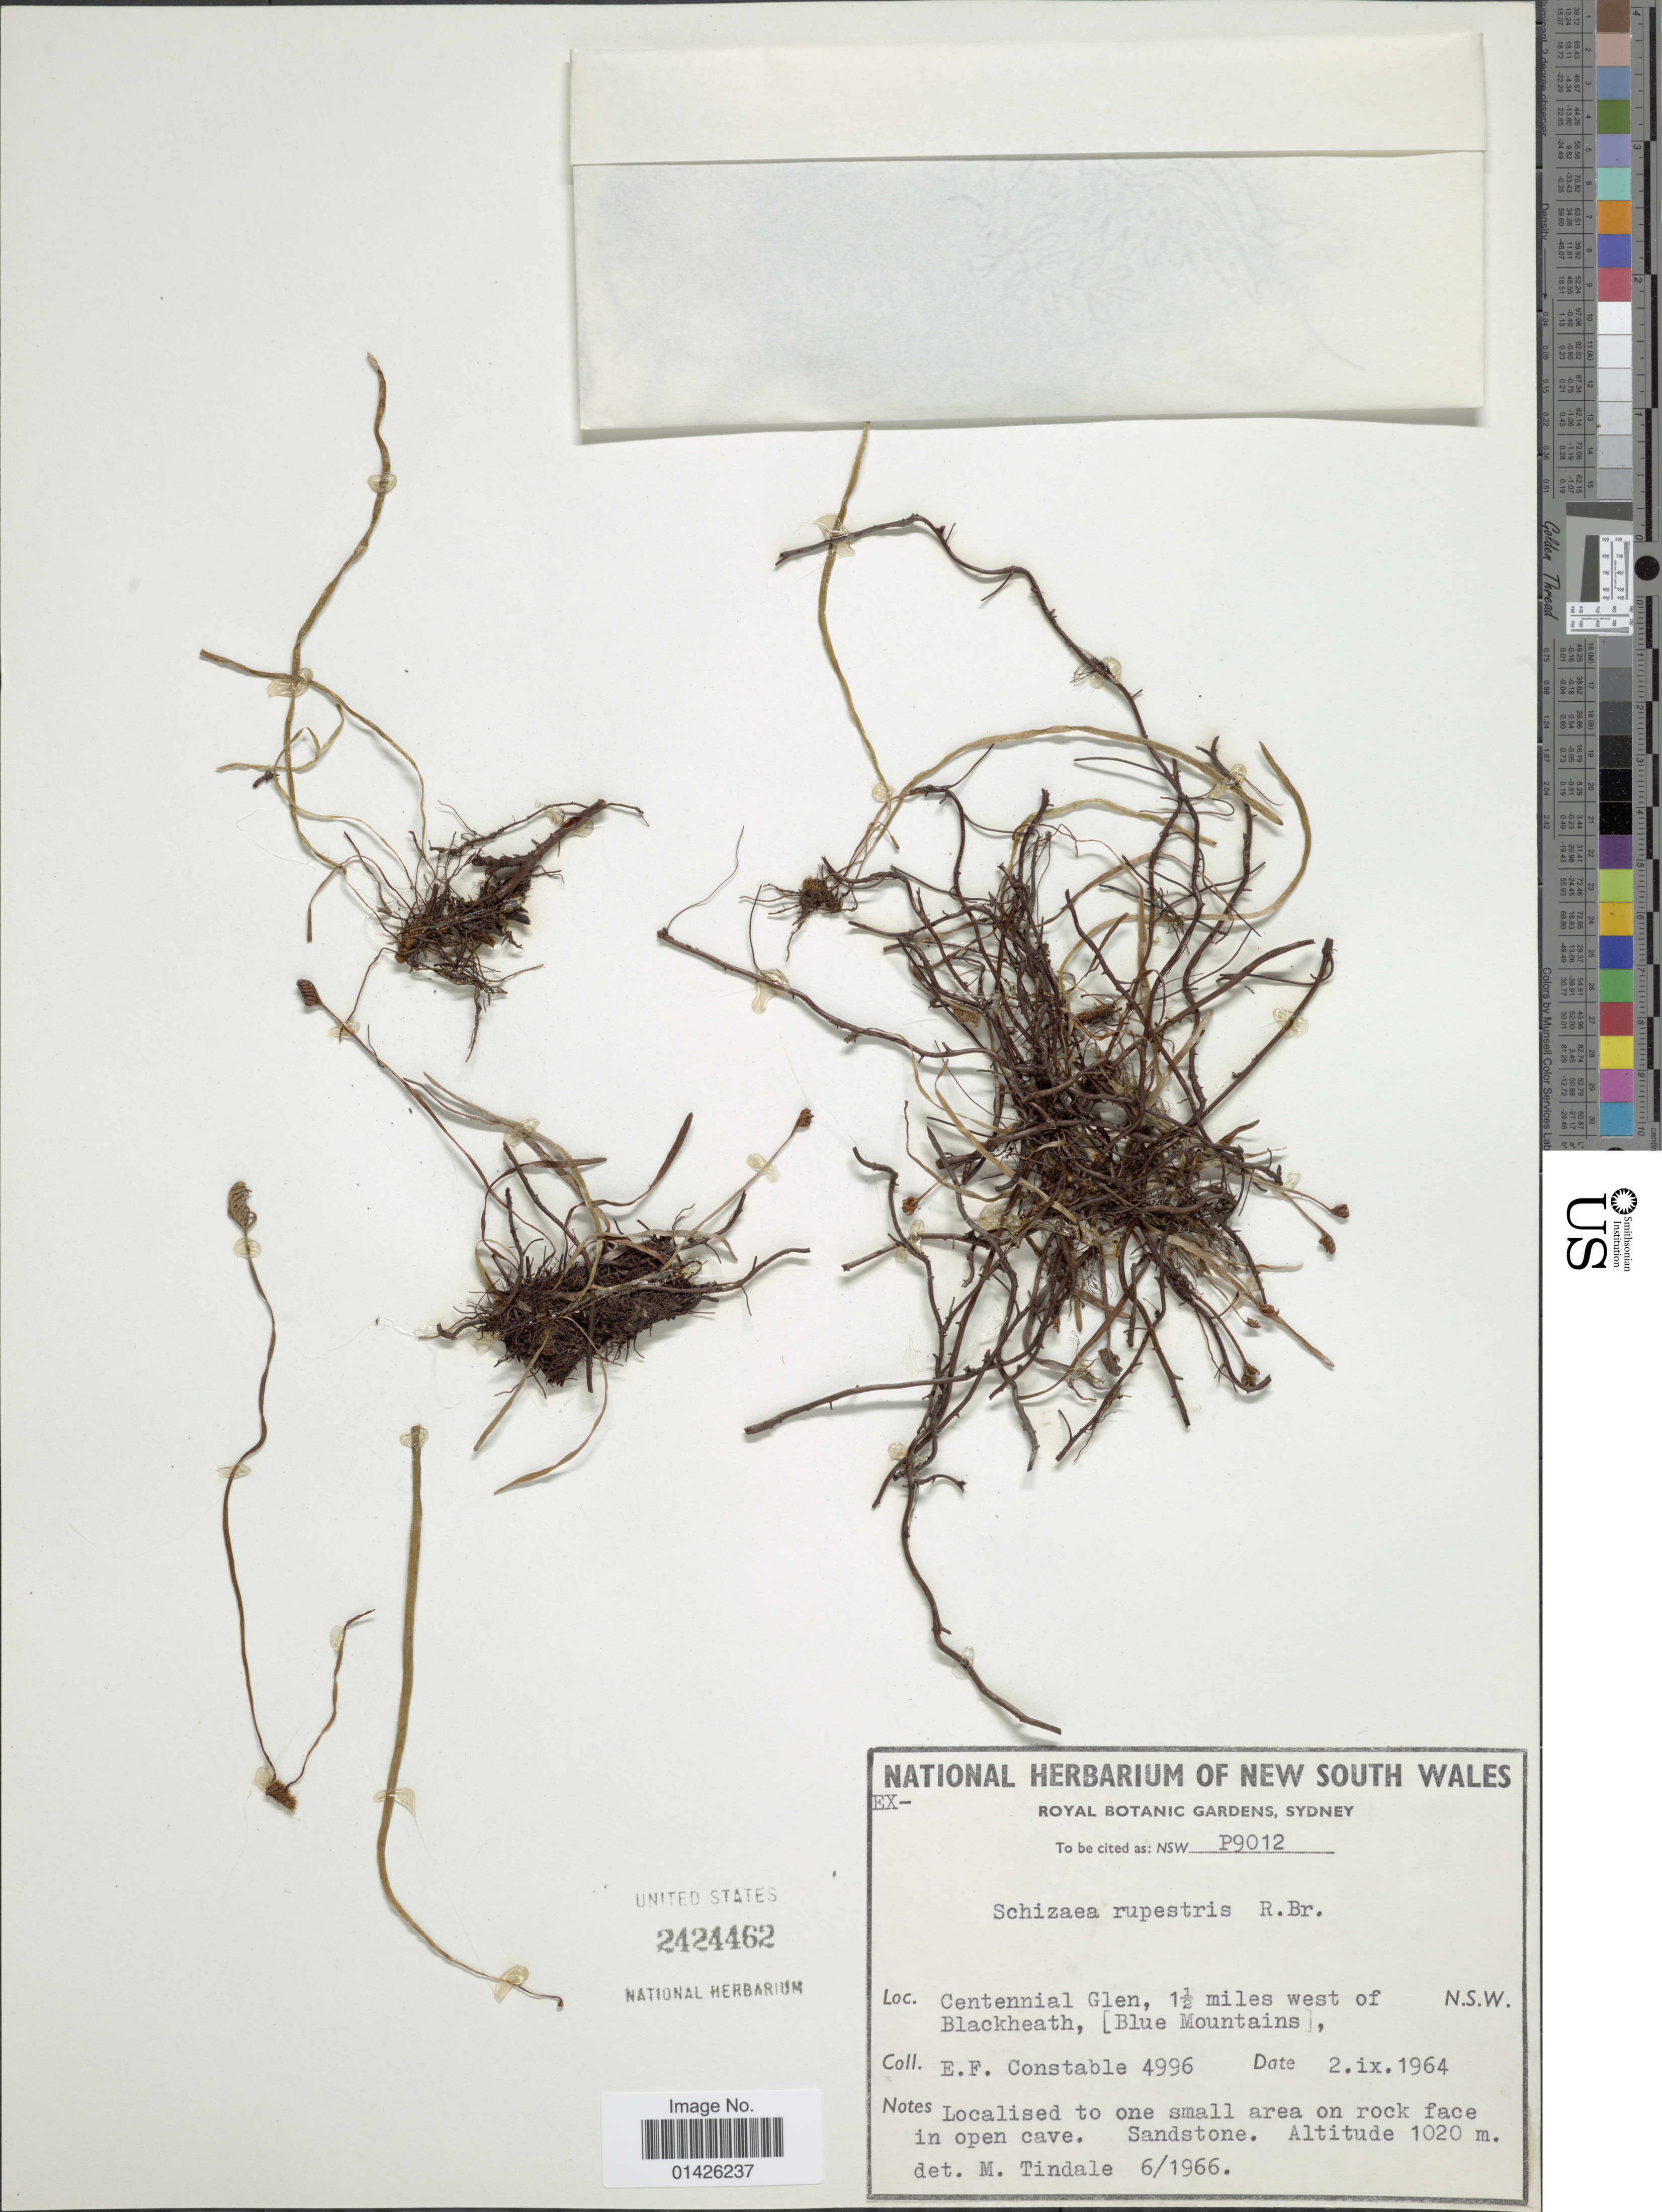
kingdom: Plantae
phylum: Tracheophyta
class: Polypodiopsida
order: Schizaeales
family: Schizaeaceae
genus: Schizaea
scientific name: Schizaea rupestris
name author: R. Br.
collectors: E. F. Constable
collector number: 4996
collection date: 1964-09-02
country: Australia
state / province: New South Wales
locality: Centennial Glenn, 1½ miles west of Blackheath, [Blue Mountains]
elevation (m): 1020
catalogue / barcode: US 2424462